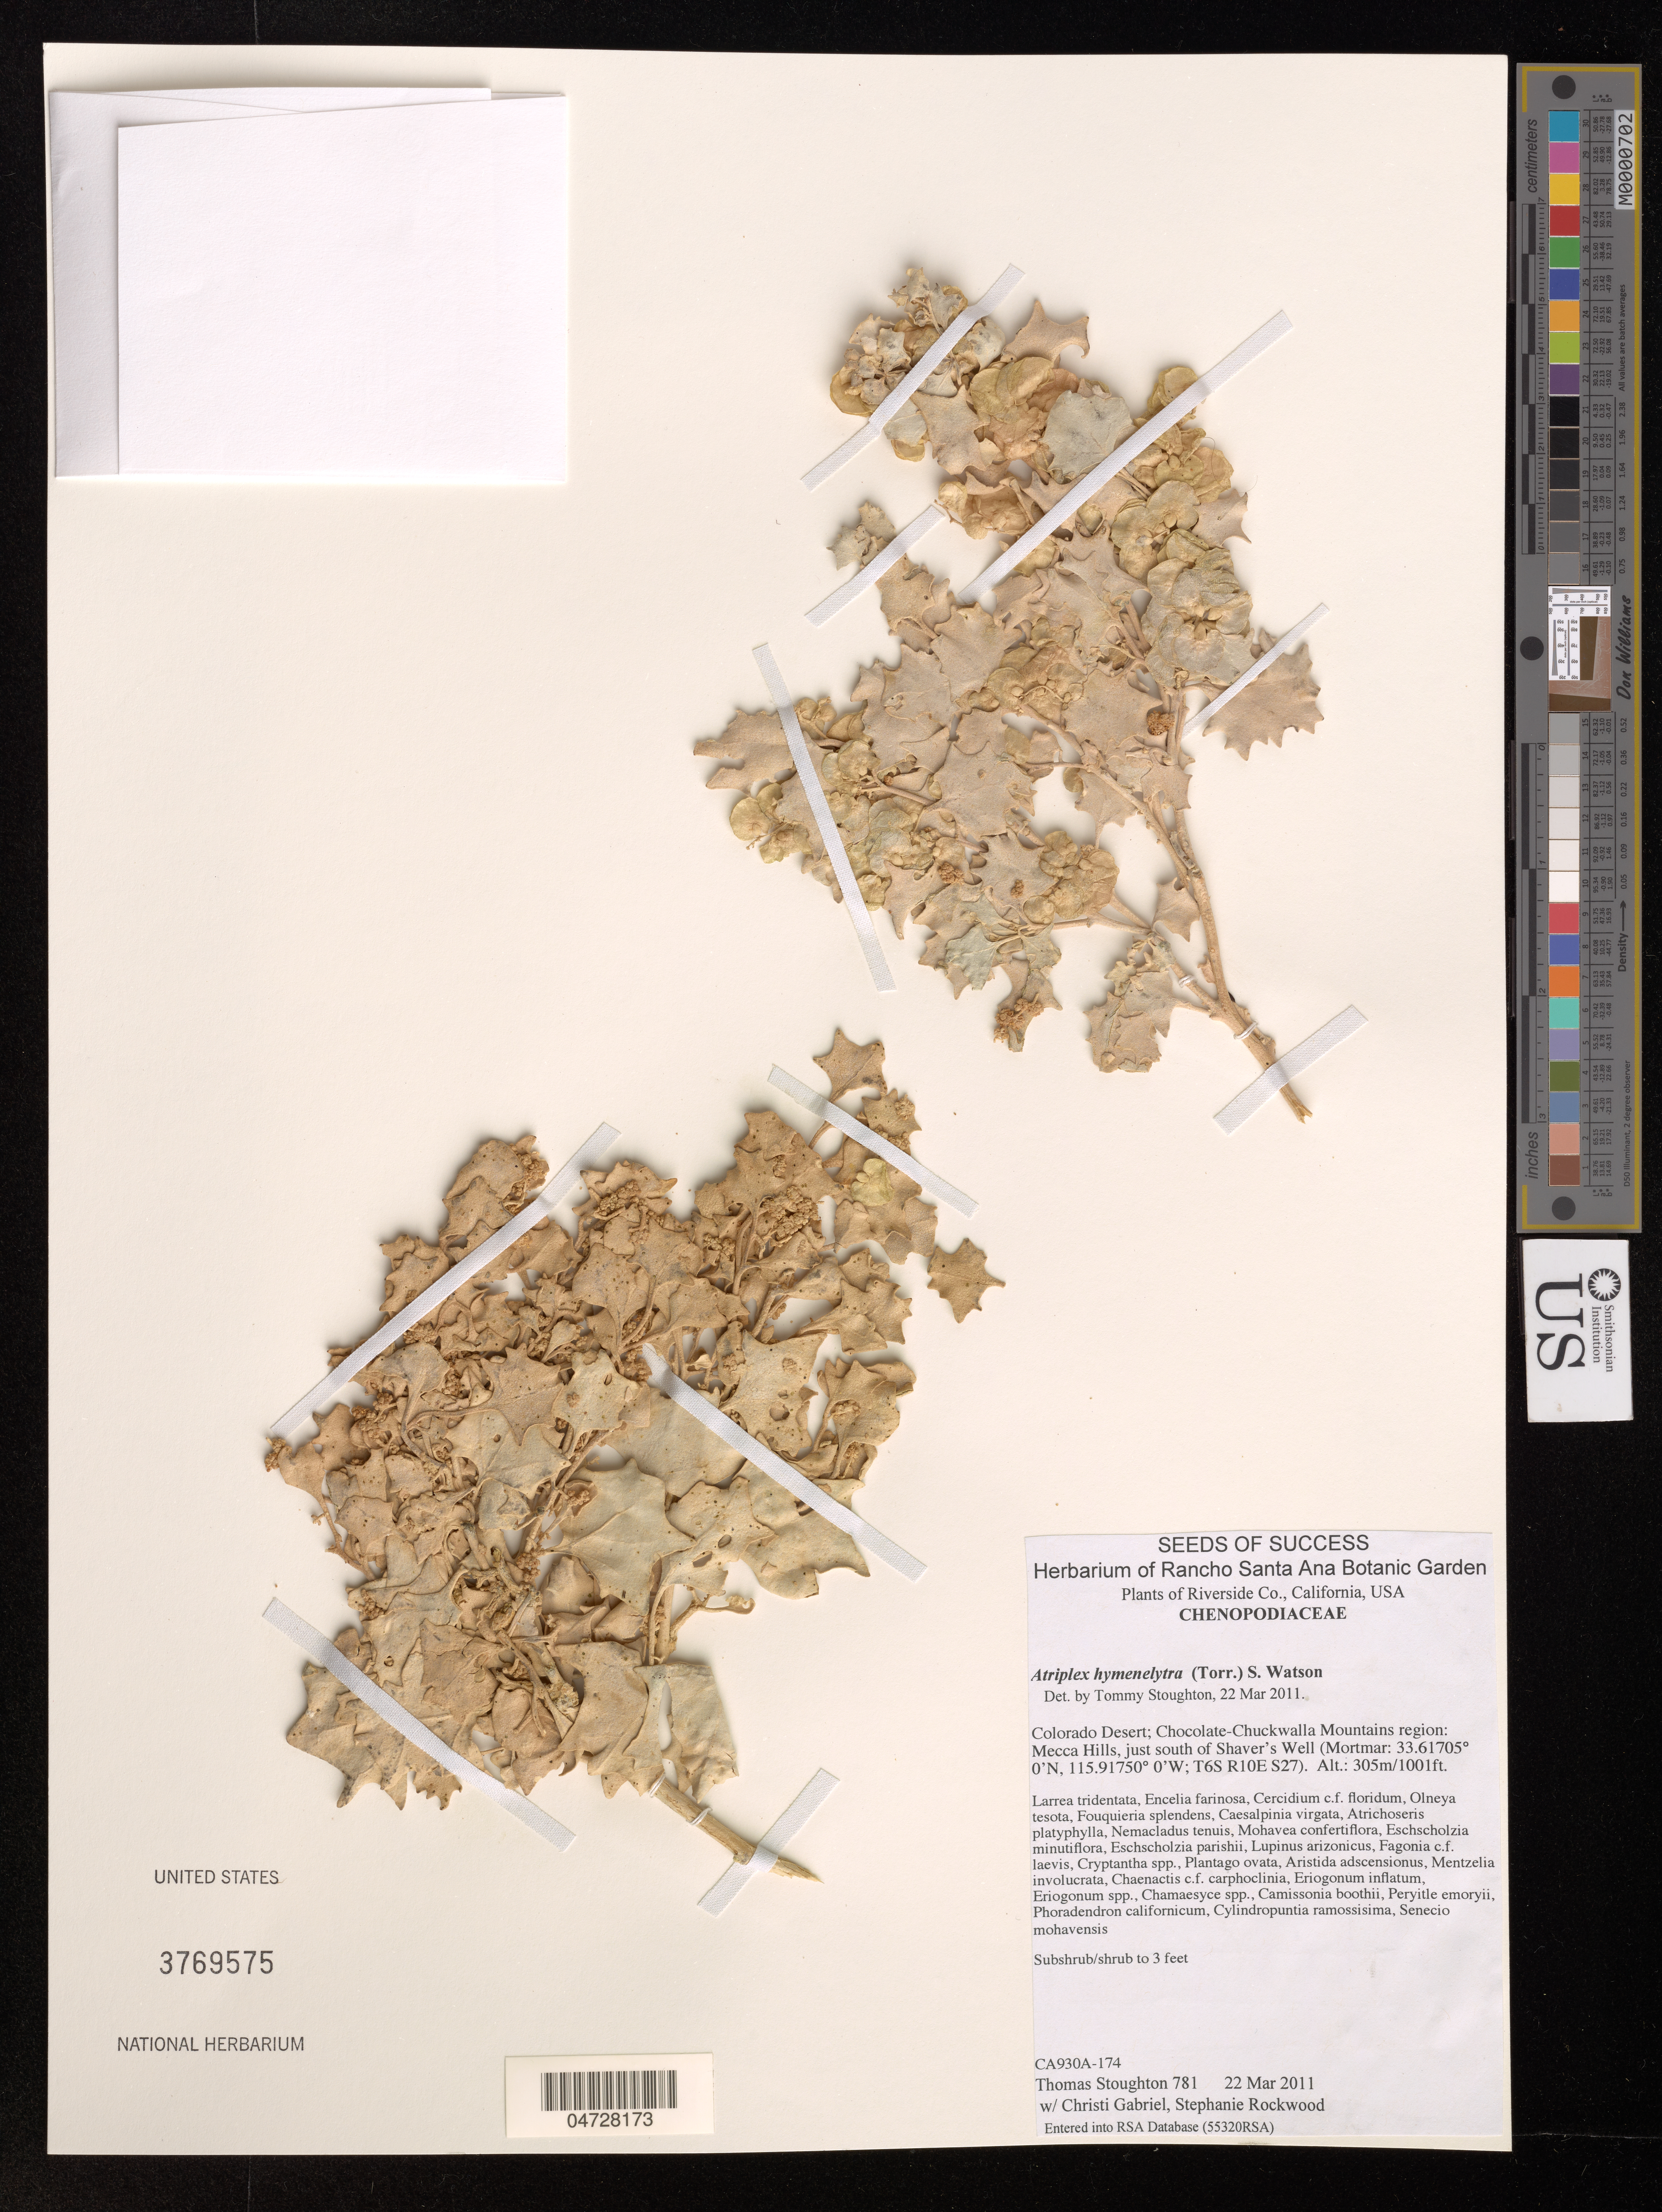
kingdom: Plantae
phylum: Tracheophyta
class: Magnoliopsida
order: Caryophyllales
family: Amaranthaceae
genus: Atriplex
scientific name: Atriplex hymenelytra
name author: (Torr.) S. Watson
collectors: T. Stoughton, C. Gabriel & S. Rockwood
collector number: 781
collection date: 2011-03-22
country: United States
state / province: California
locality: Riverside Co. Colorado Desert; Chocolate-Chuckwalla Mountains region: Mecca Hills, just south of Shaver's Well (Mortmar:T6S R10E S27).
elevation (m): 305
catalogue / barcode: US 3769575